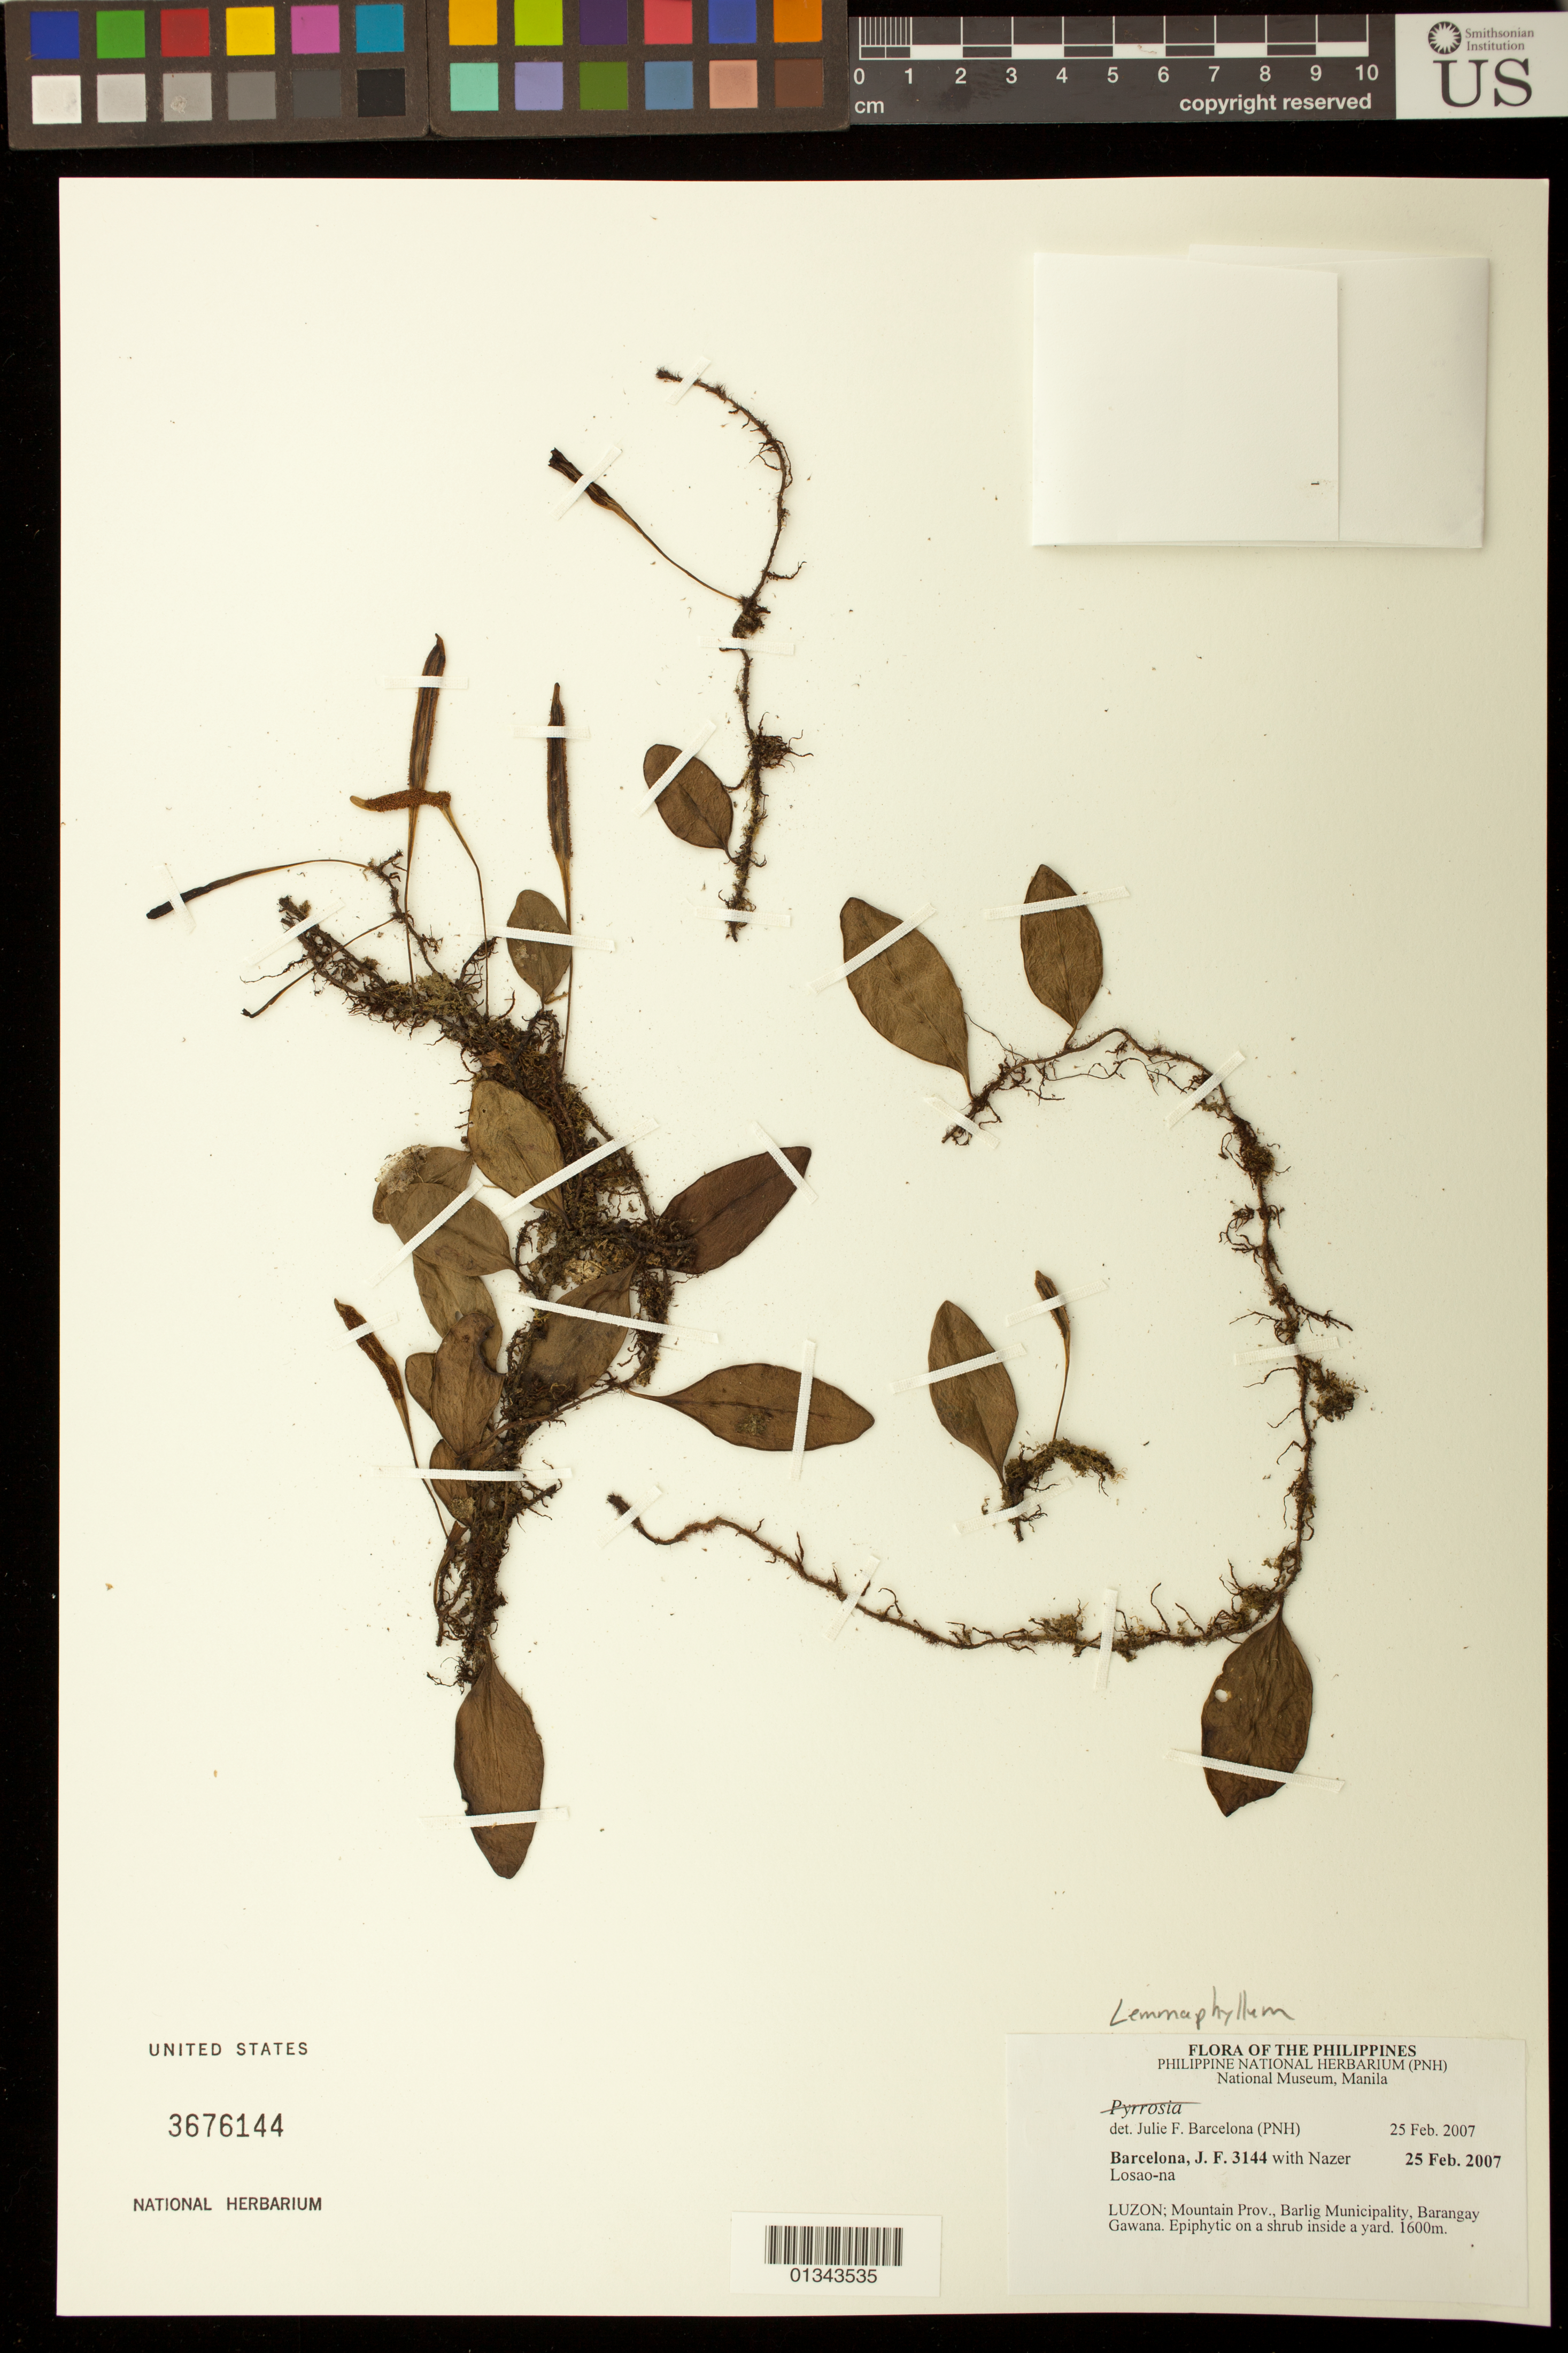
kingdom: Plantae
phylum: Tracheophyta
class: Polypodiopsida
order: Polypodiales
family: Polypodiaceae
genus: Lemmaphyllum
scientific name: Lemmaphyllum sp.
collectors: J. F. Barcelona & N. Losao-na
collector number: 3144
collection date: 2007-02-25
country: Philippines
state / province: Cordillera (Administrative Region)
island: Luzon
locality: Mountain Prov., Barlig Municipality, Barangay Gawana.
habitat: Epiphytic on a shrub inside a yard.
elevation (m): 1600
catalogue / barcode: US 3676144